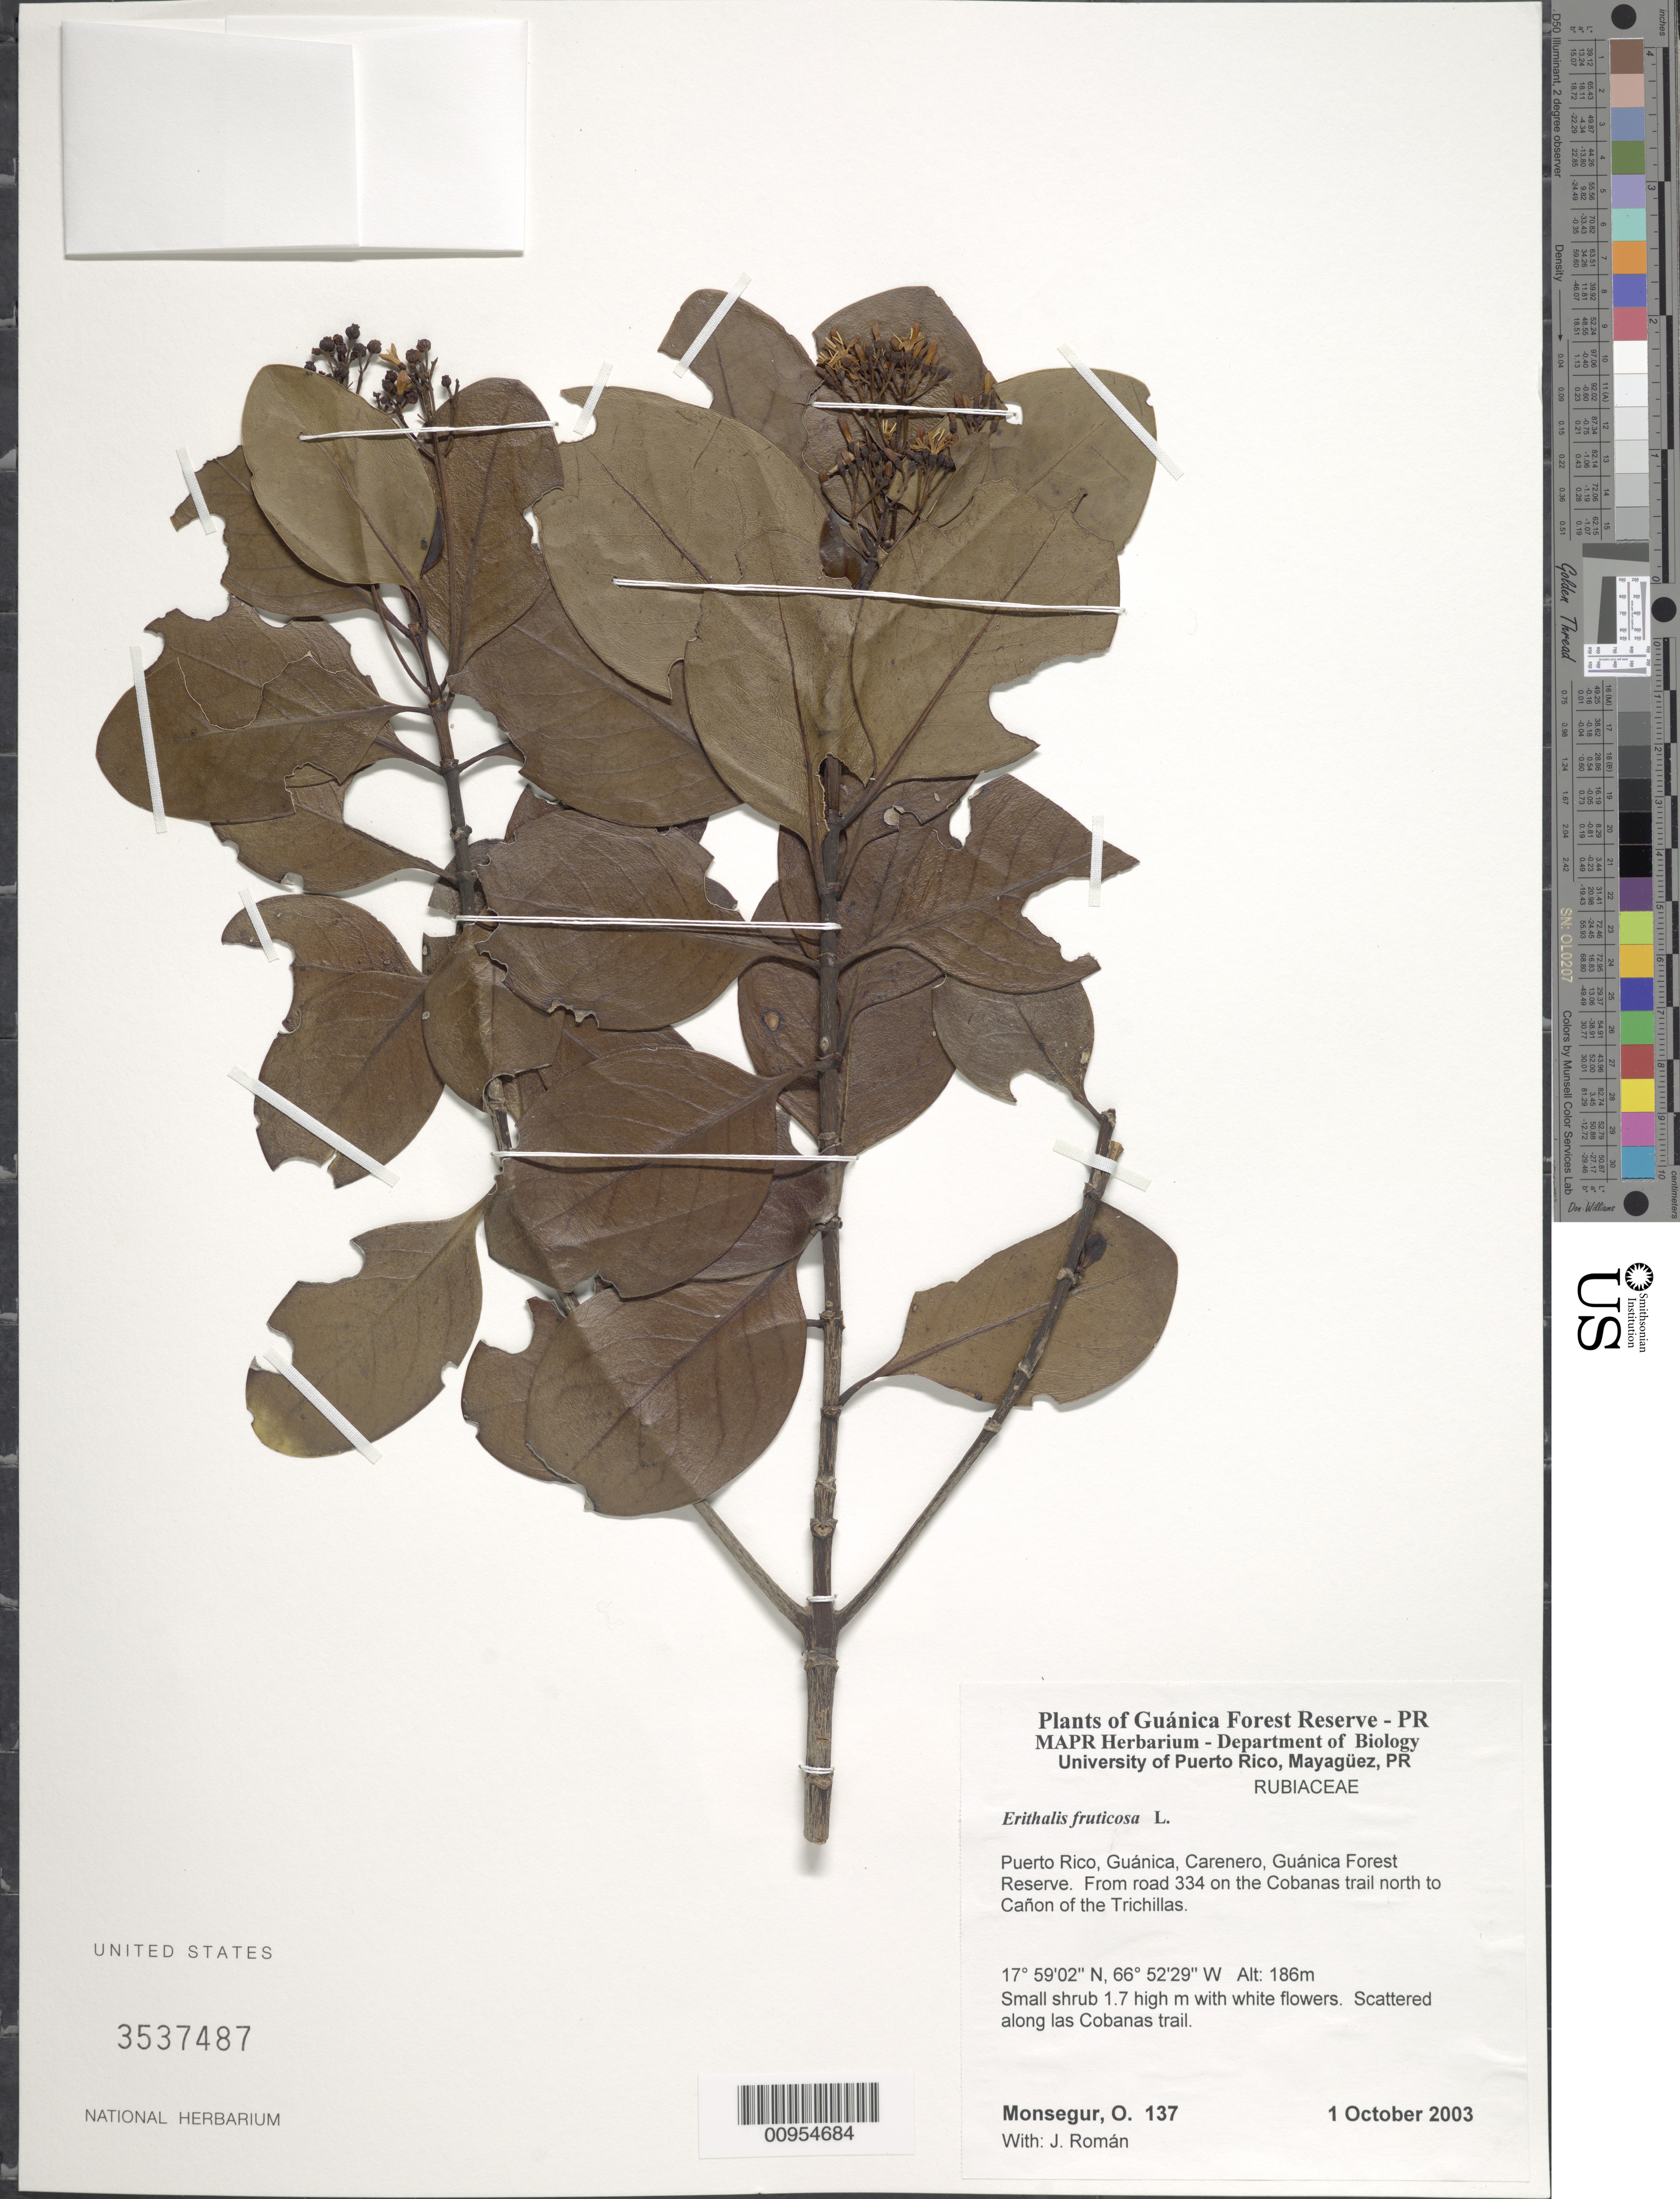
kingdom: Plantae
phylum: Tracheophyta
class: Magnoliopsida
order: Gentianales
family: Rubiaceae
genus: Erithalis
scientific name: Erithalis fruticosa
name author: L.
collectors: O. Monsegur & J. Román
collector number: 137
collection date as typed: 01 Oct 2003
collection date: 2003-10-01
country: Puerto Rico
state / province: Guánica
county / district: Carenero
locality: Guánica Forest Reserve. From road 334 on the Cobanas trail north to Cañon of the Trichillas.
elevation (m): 186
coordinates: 17.59016, 66.52288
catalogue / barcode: US 3537487